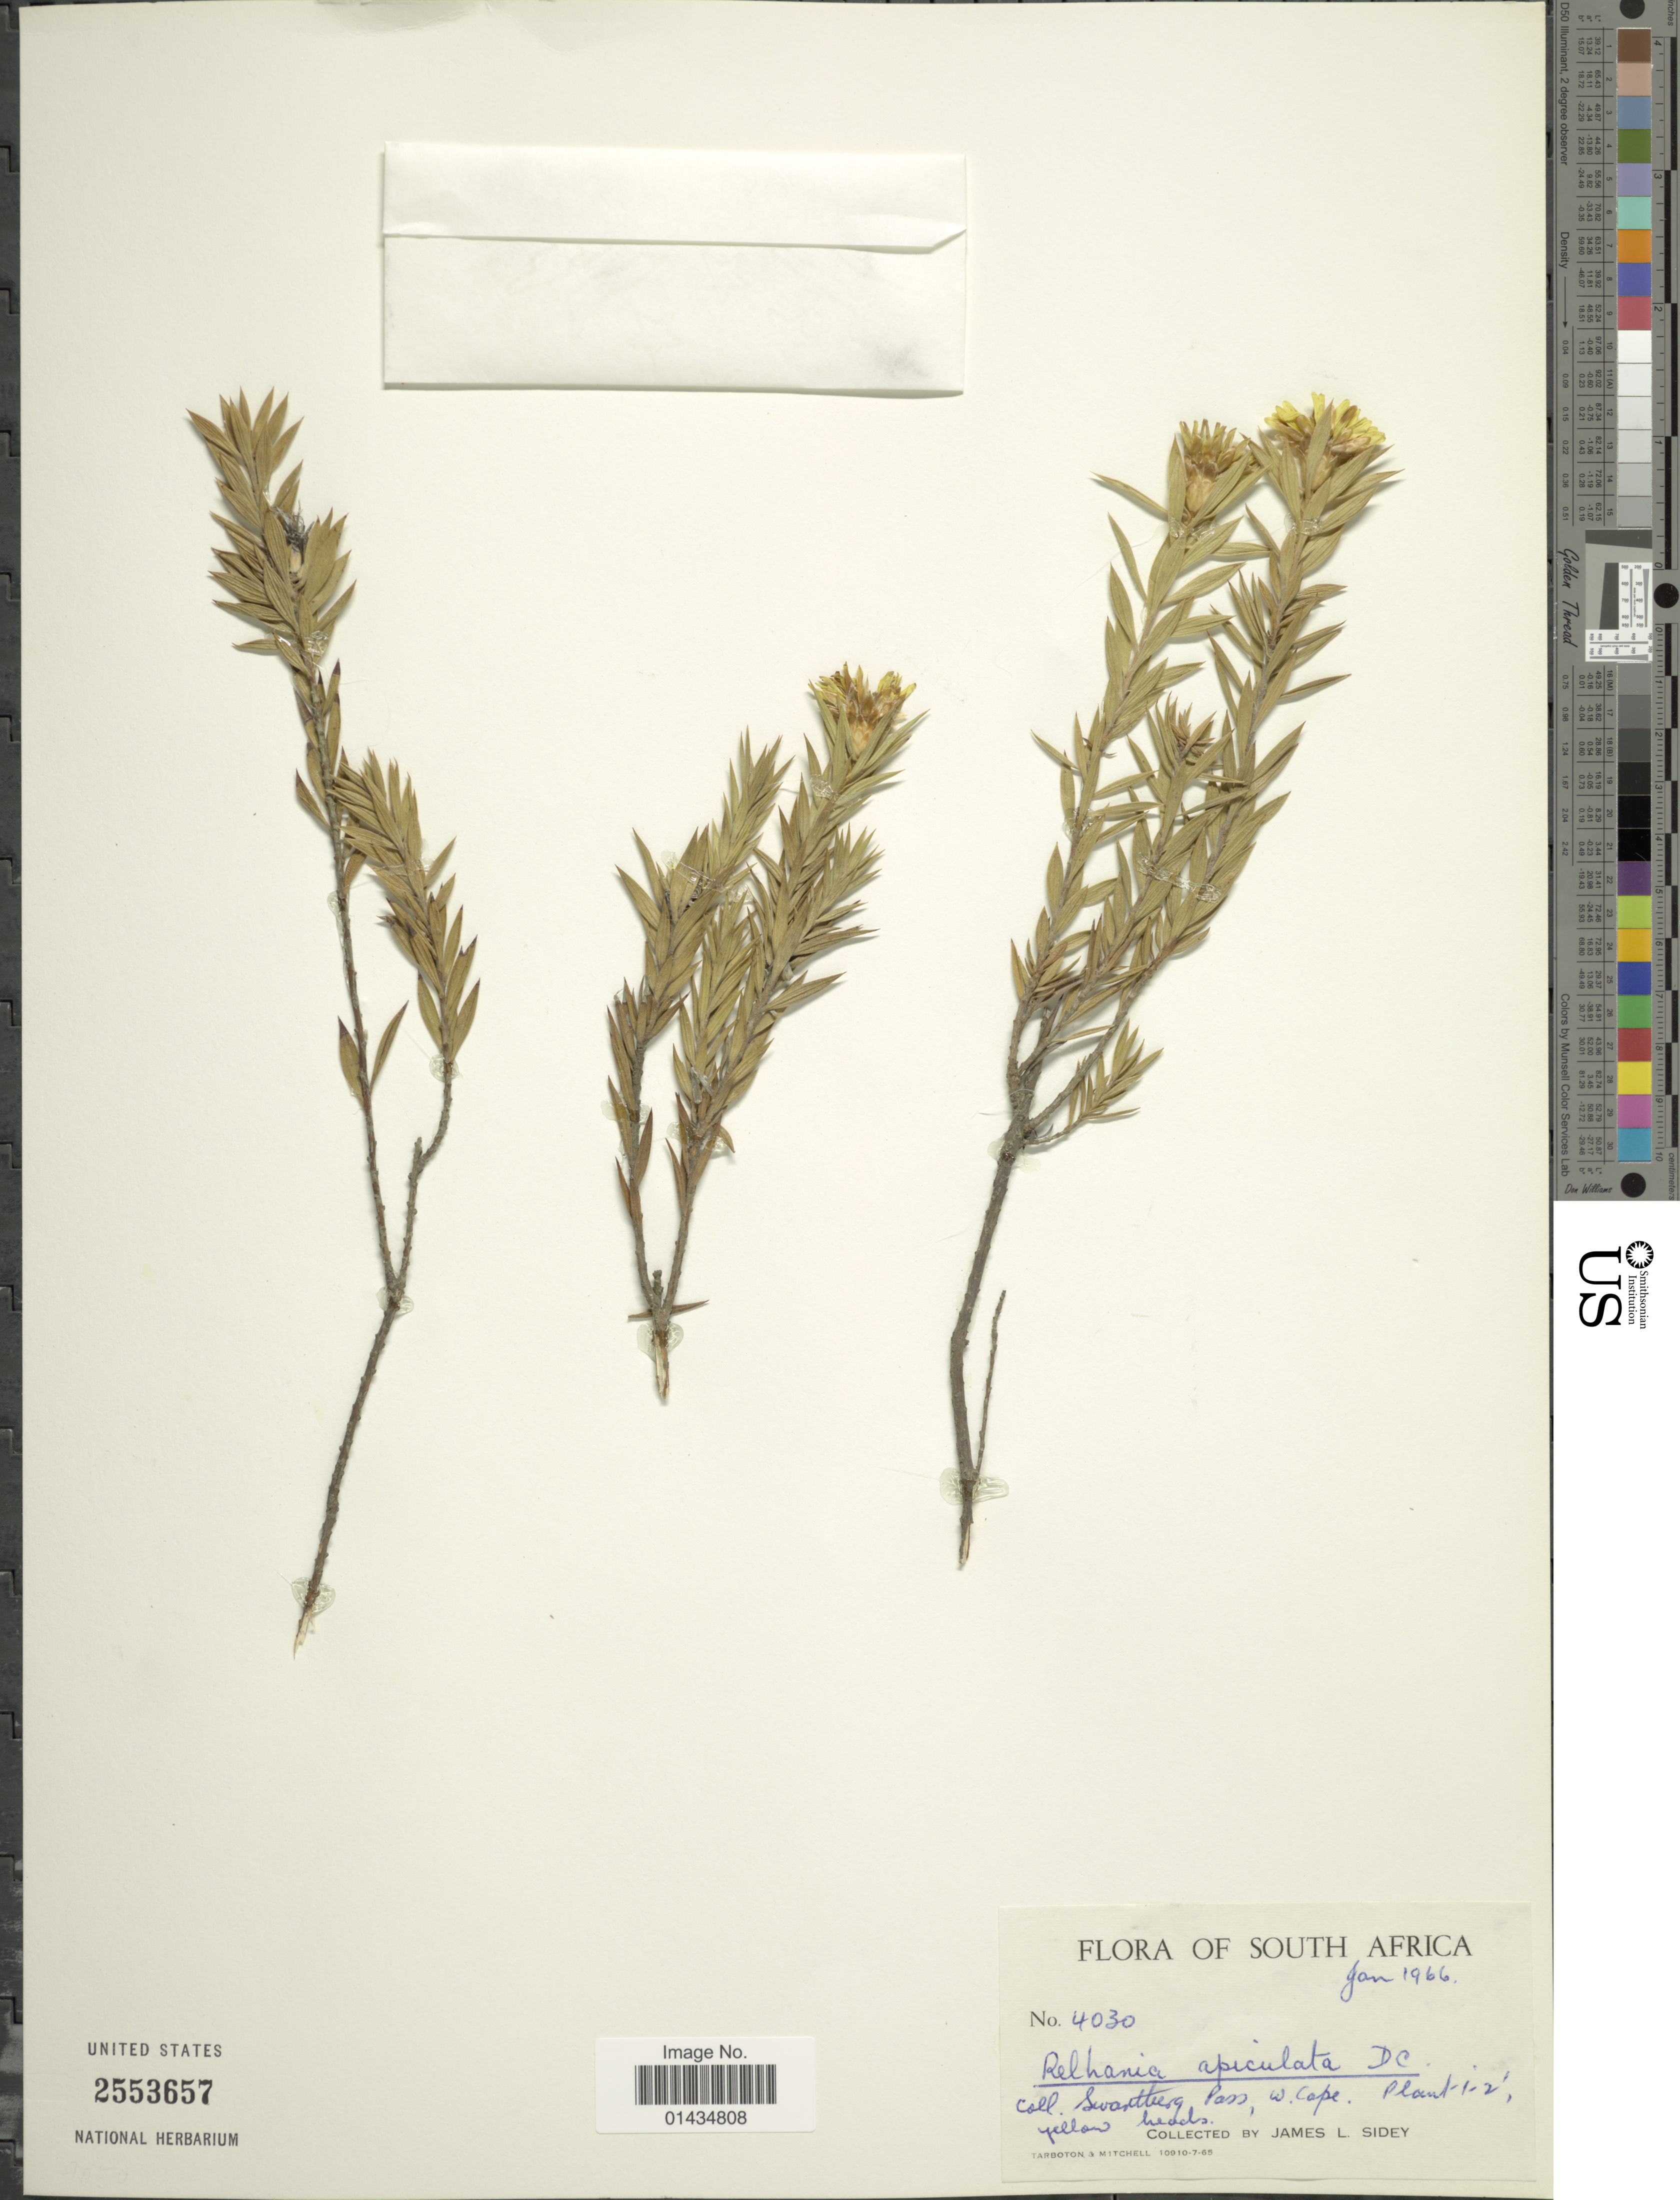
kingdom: Plantae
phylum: Tracheophyta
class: Magnoliopsida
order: Asterales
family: Asteraceae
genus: Relhania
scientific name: Relhania calycina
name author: (L. f.) L'Hér.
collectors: J. L. Sidey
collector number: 4030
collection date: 1966-01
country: South Africa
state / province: Western Cape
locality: Swartberg Pass.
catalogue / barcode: US 2553657